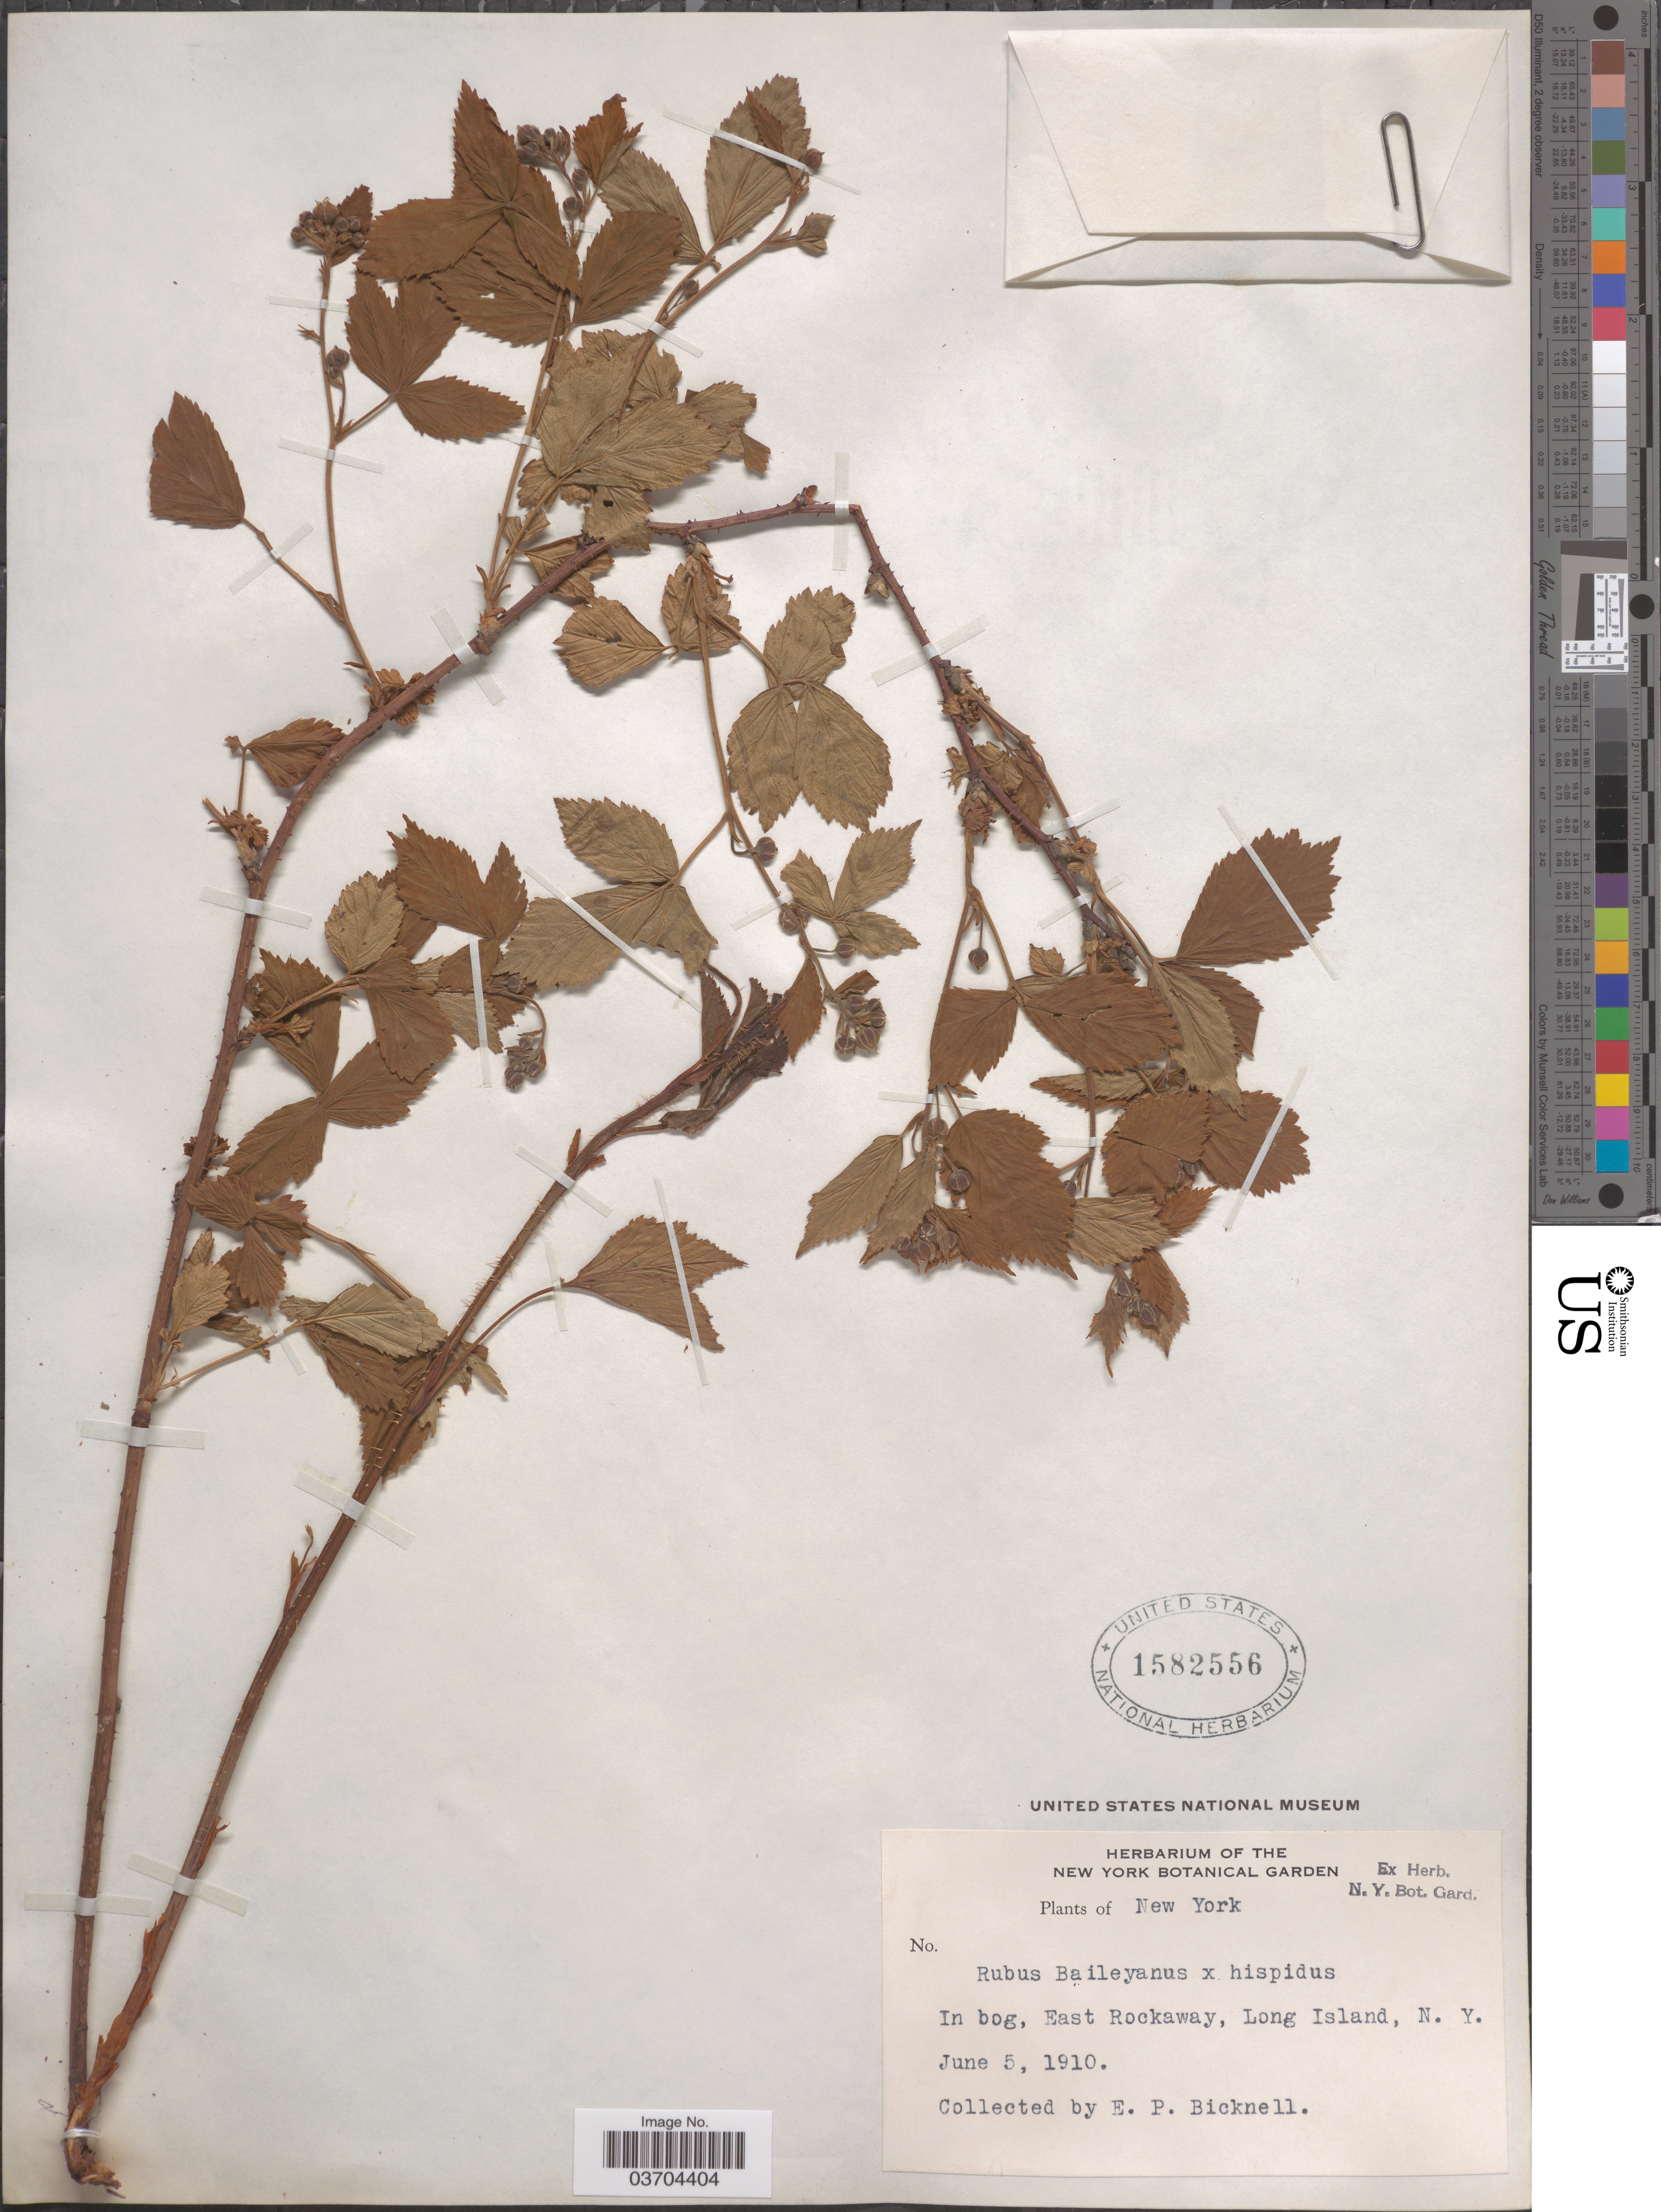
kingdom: Plantae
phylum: Tracheophyta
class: Magnoliopsida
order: Rosales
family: Rosaceae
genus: Rubus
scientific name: Rubus baileyanus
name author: Britton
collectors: E. P. Bicknell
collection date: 1910-06-05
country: United States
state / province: New York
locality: East Rockaway, Long Island.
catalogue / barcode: US 1582556